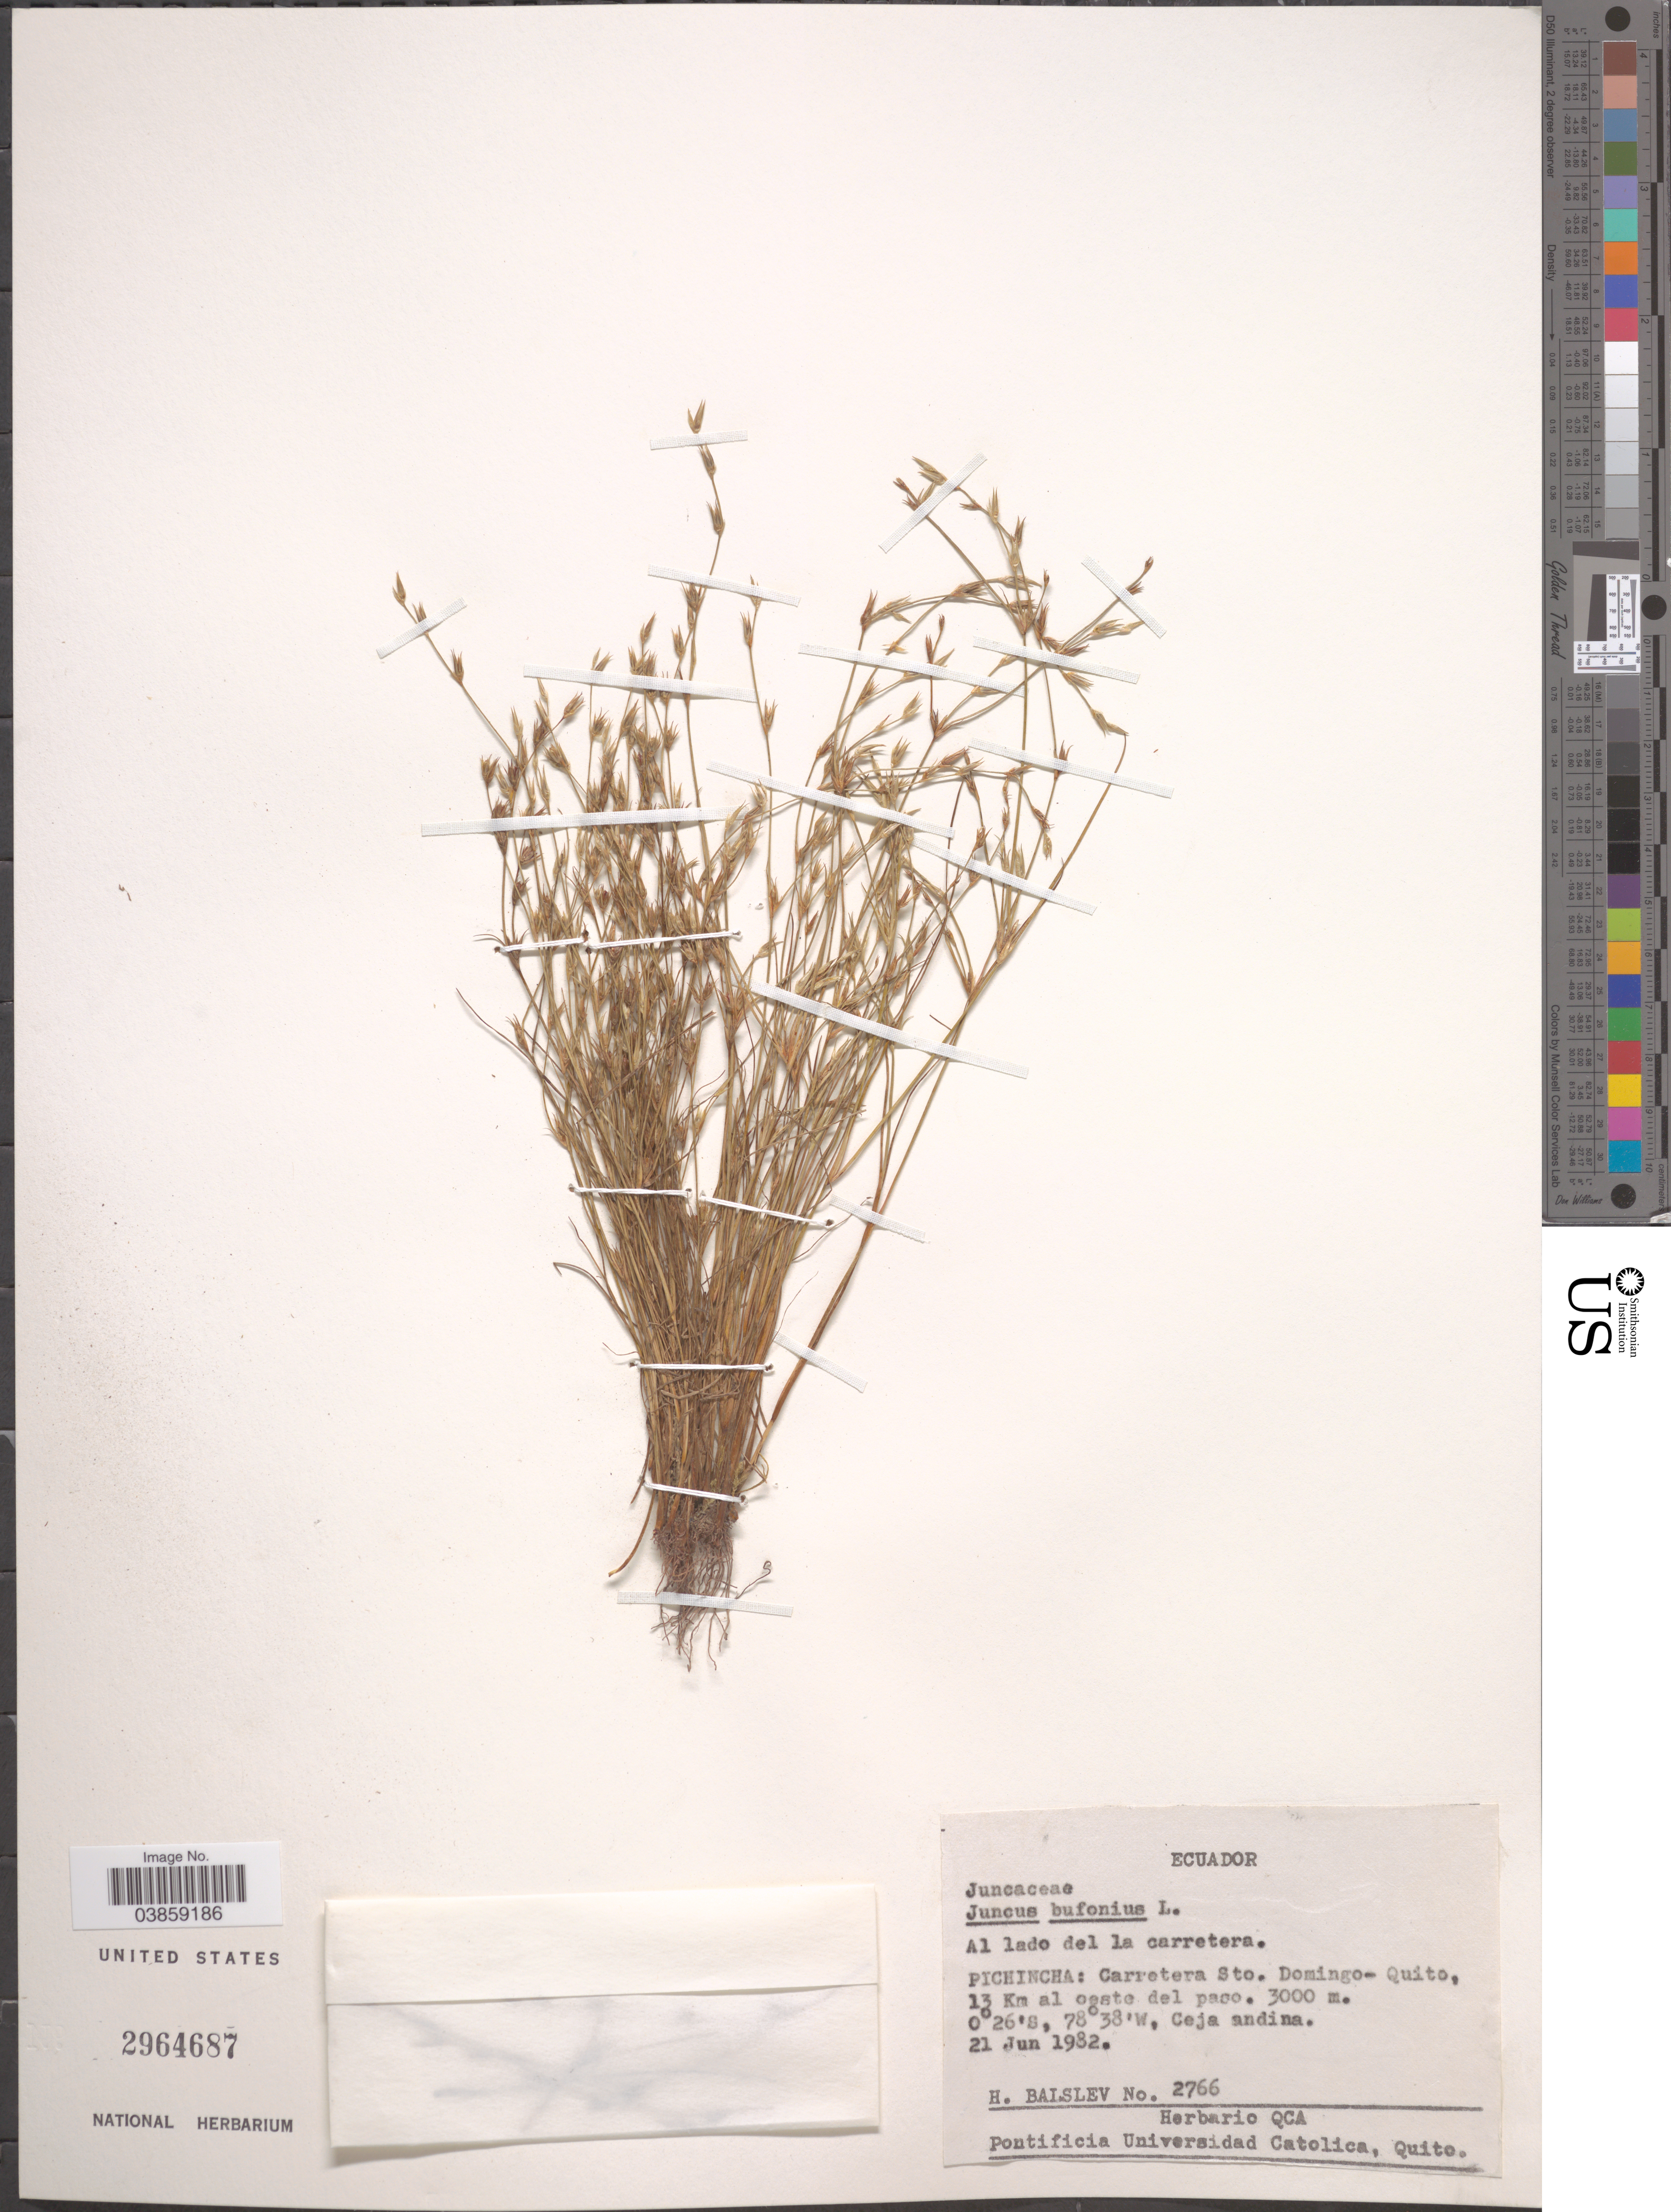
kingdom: Plantae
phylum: Tracheophyta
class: Liliopsida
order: Poales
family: Juncaceae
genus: Juncus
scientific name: Juncus bufonius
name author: L.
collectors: H. Balslev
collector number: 2766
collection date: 1982-06-21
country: Ecuador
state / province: Pichincha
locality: Carretera Sto. Domingo - Quito, 13 Km al oeste del paso.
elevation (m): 3000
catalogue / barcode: US 2964687